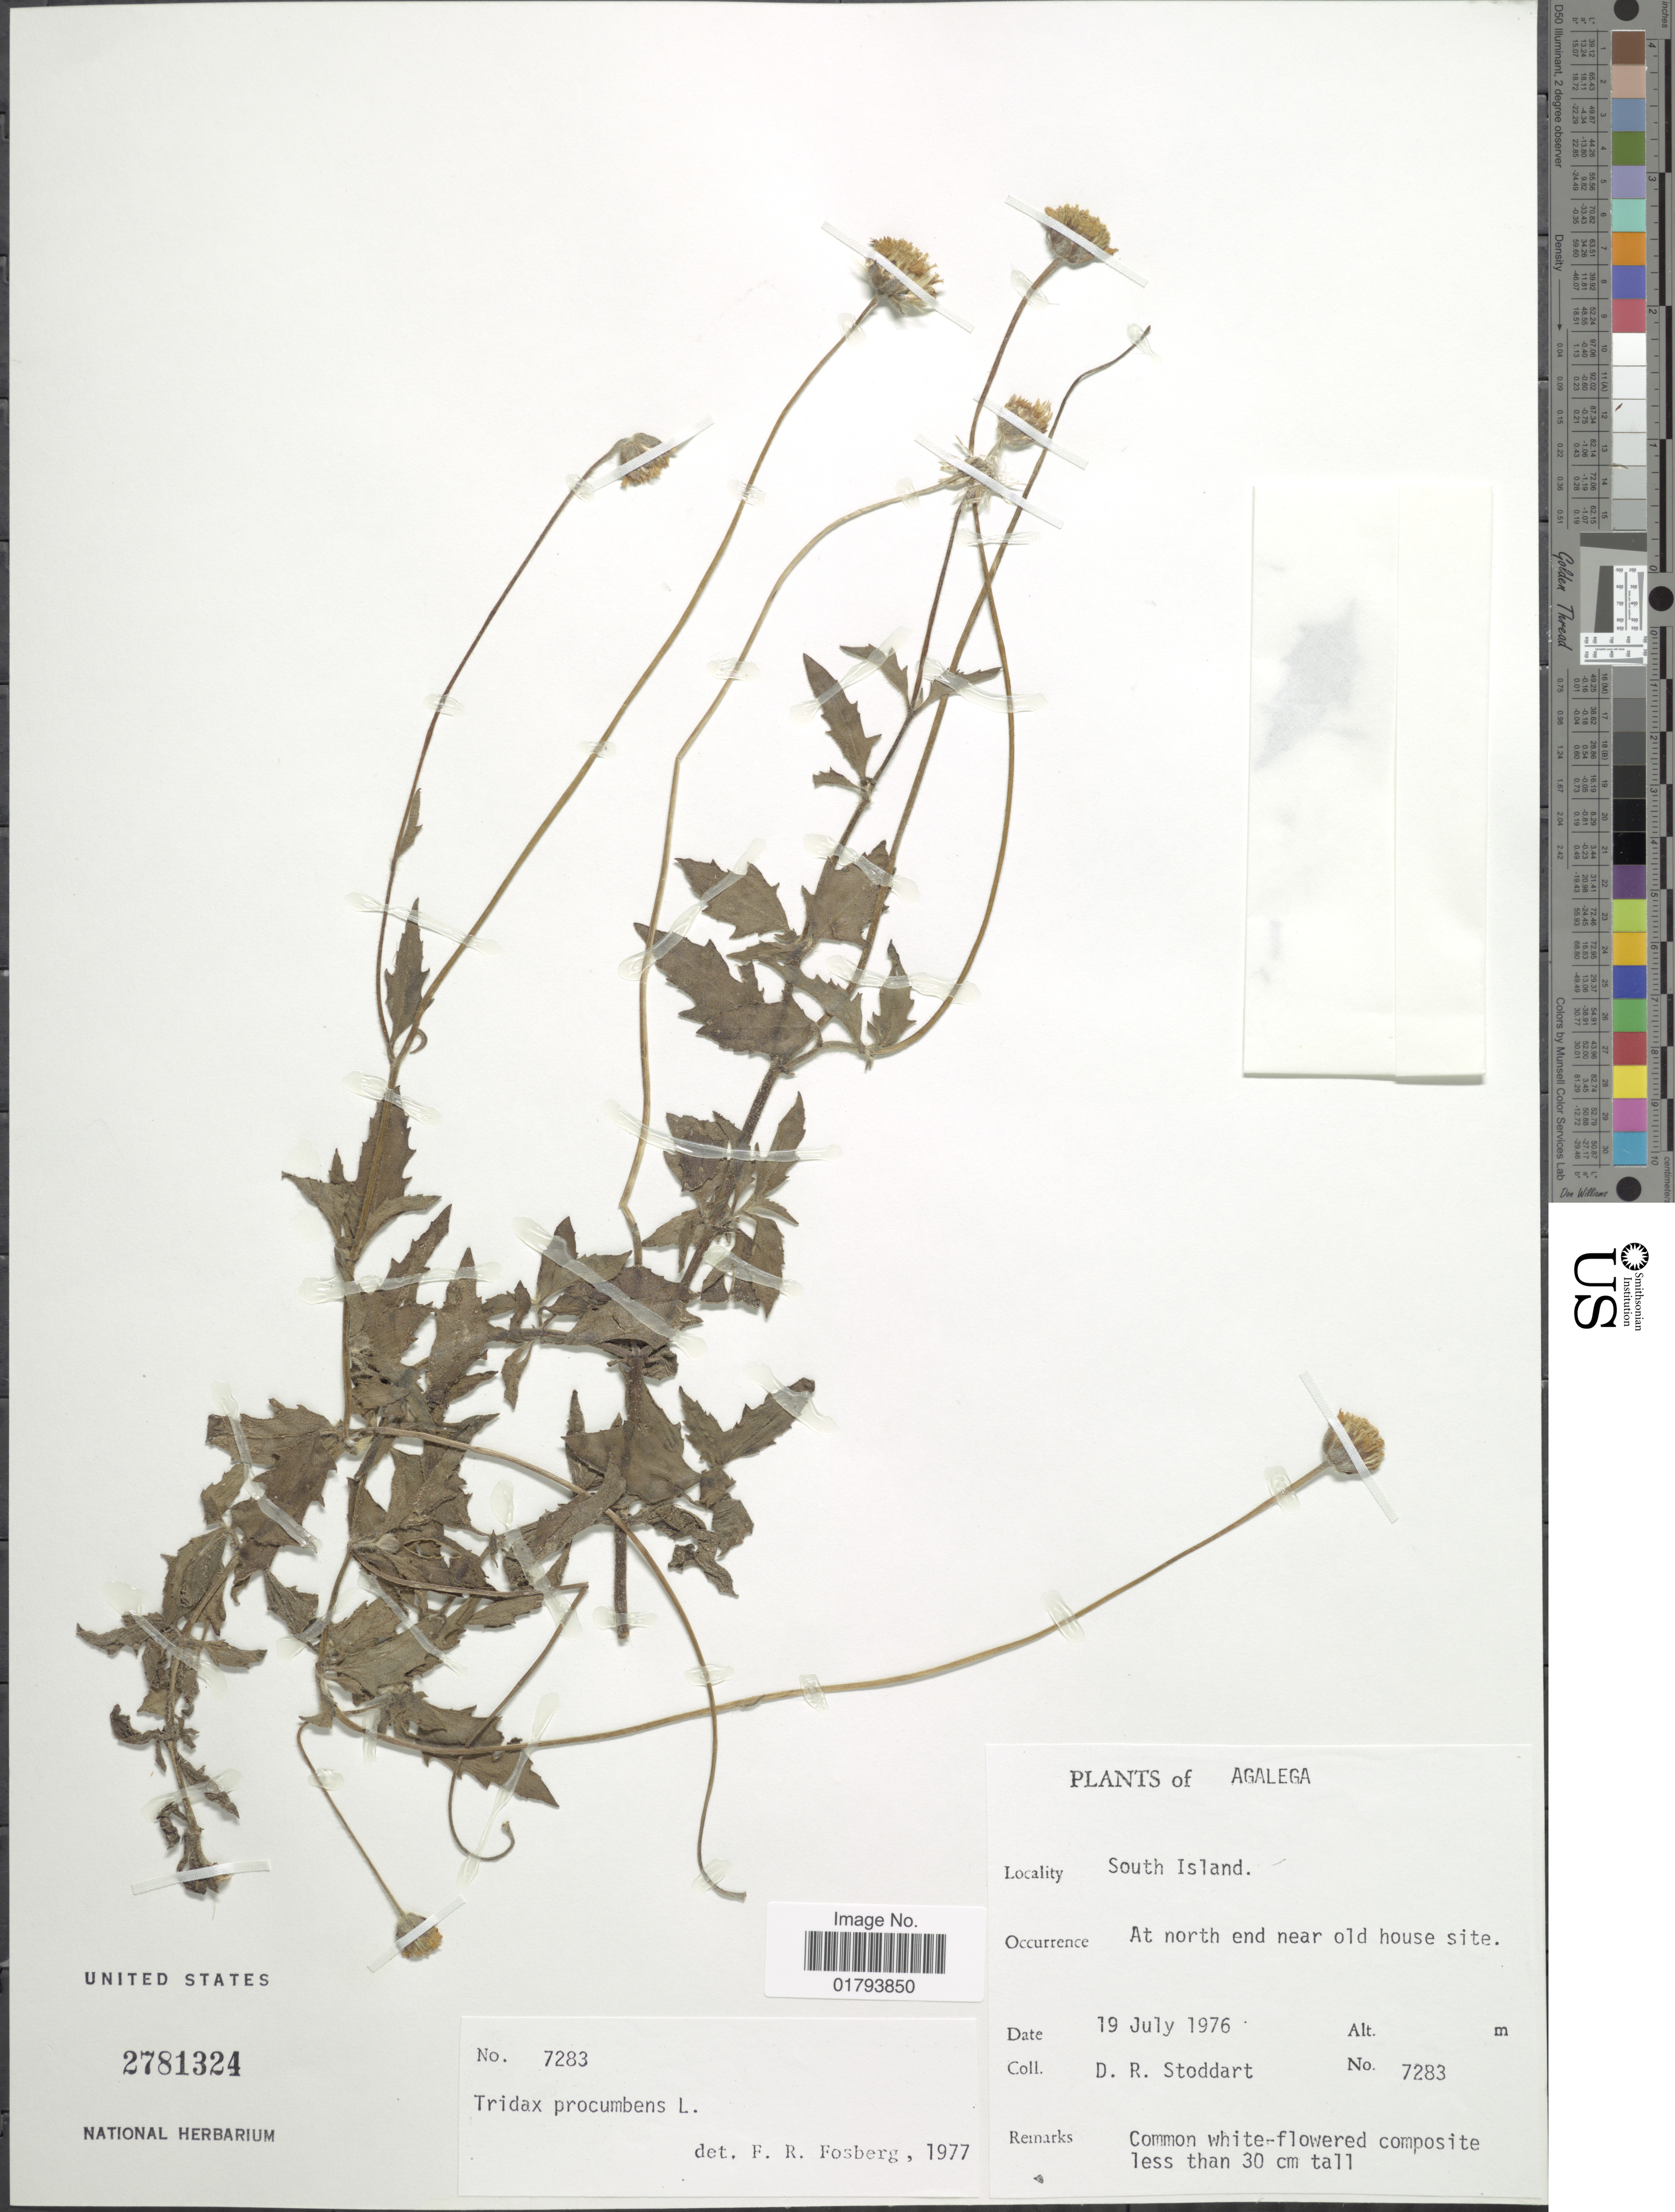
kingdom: Plantae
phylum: Tracheophyta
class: Magnoliopsida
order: Asterales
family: Asteraceae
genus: Tridax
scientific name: Tridax procumbens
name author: L.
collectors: D. R. Stoddart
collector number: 7283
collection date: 1976-07-19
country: Mauritius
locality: South Island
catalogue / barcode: US 2781324